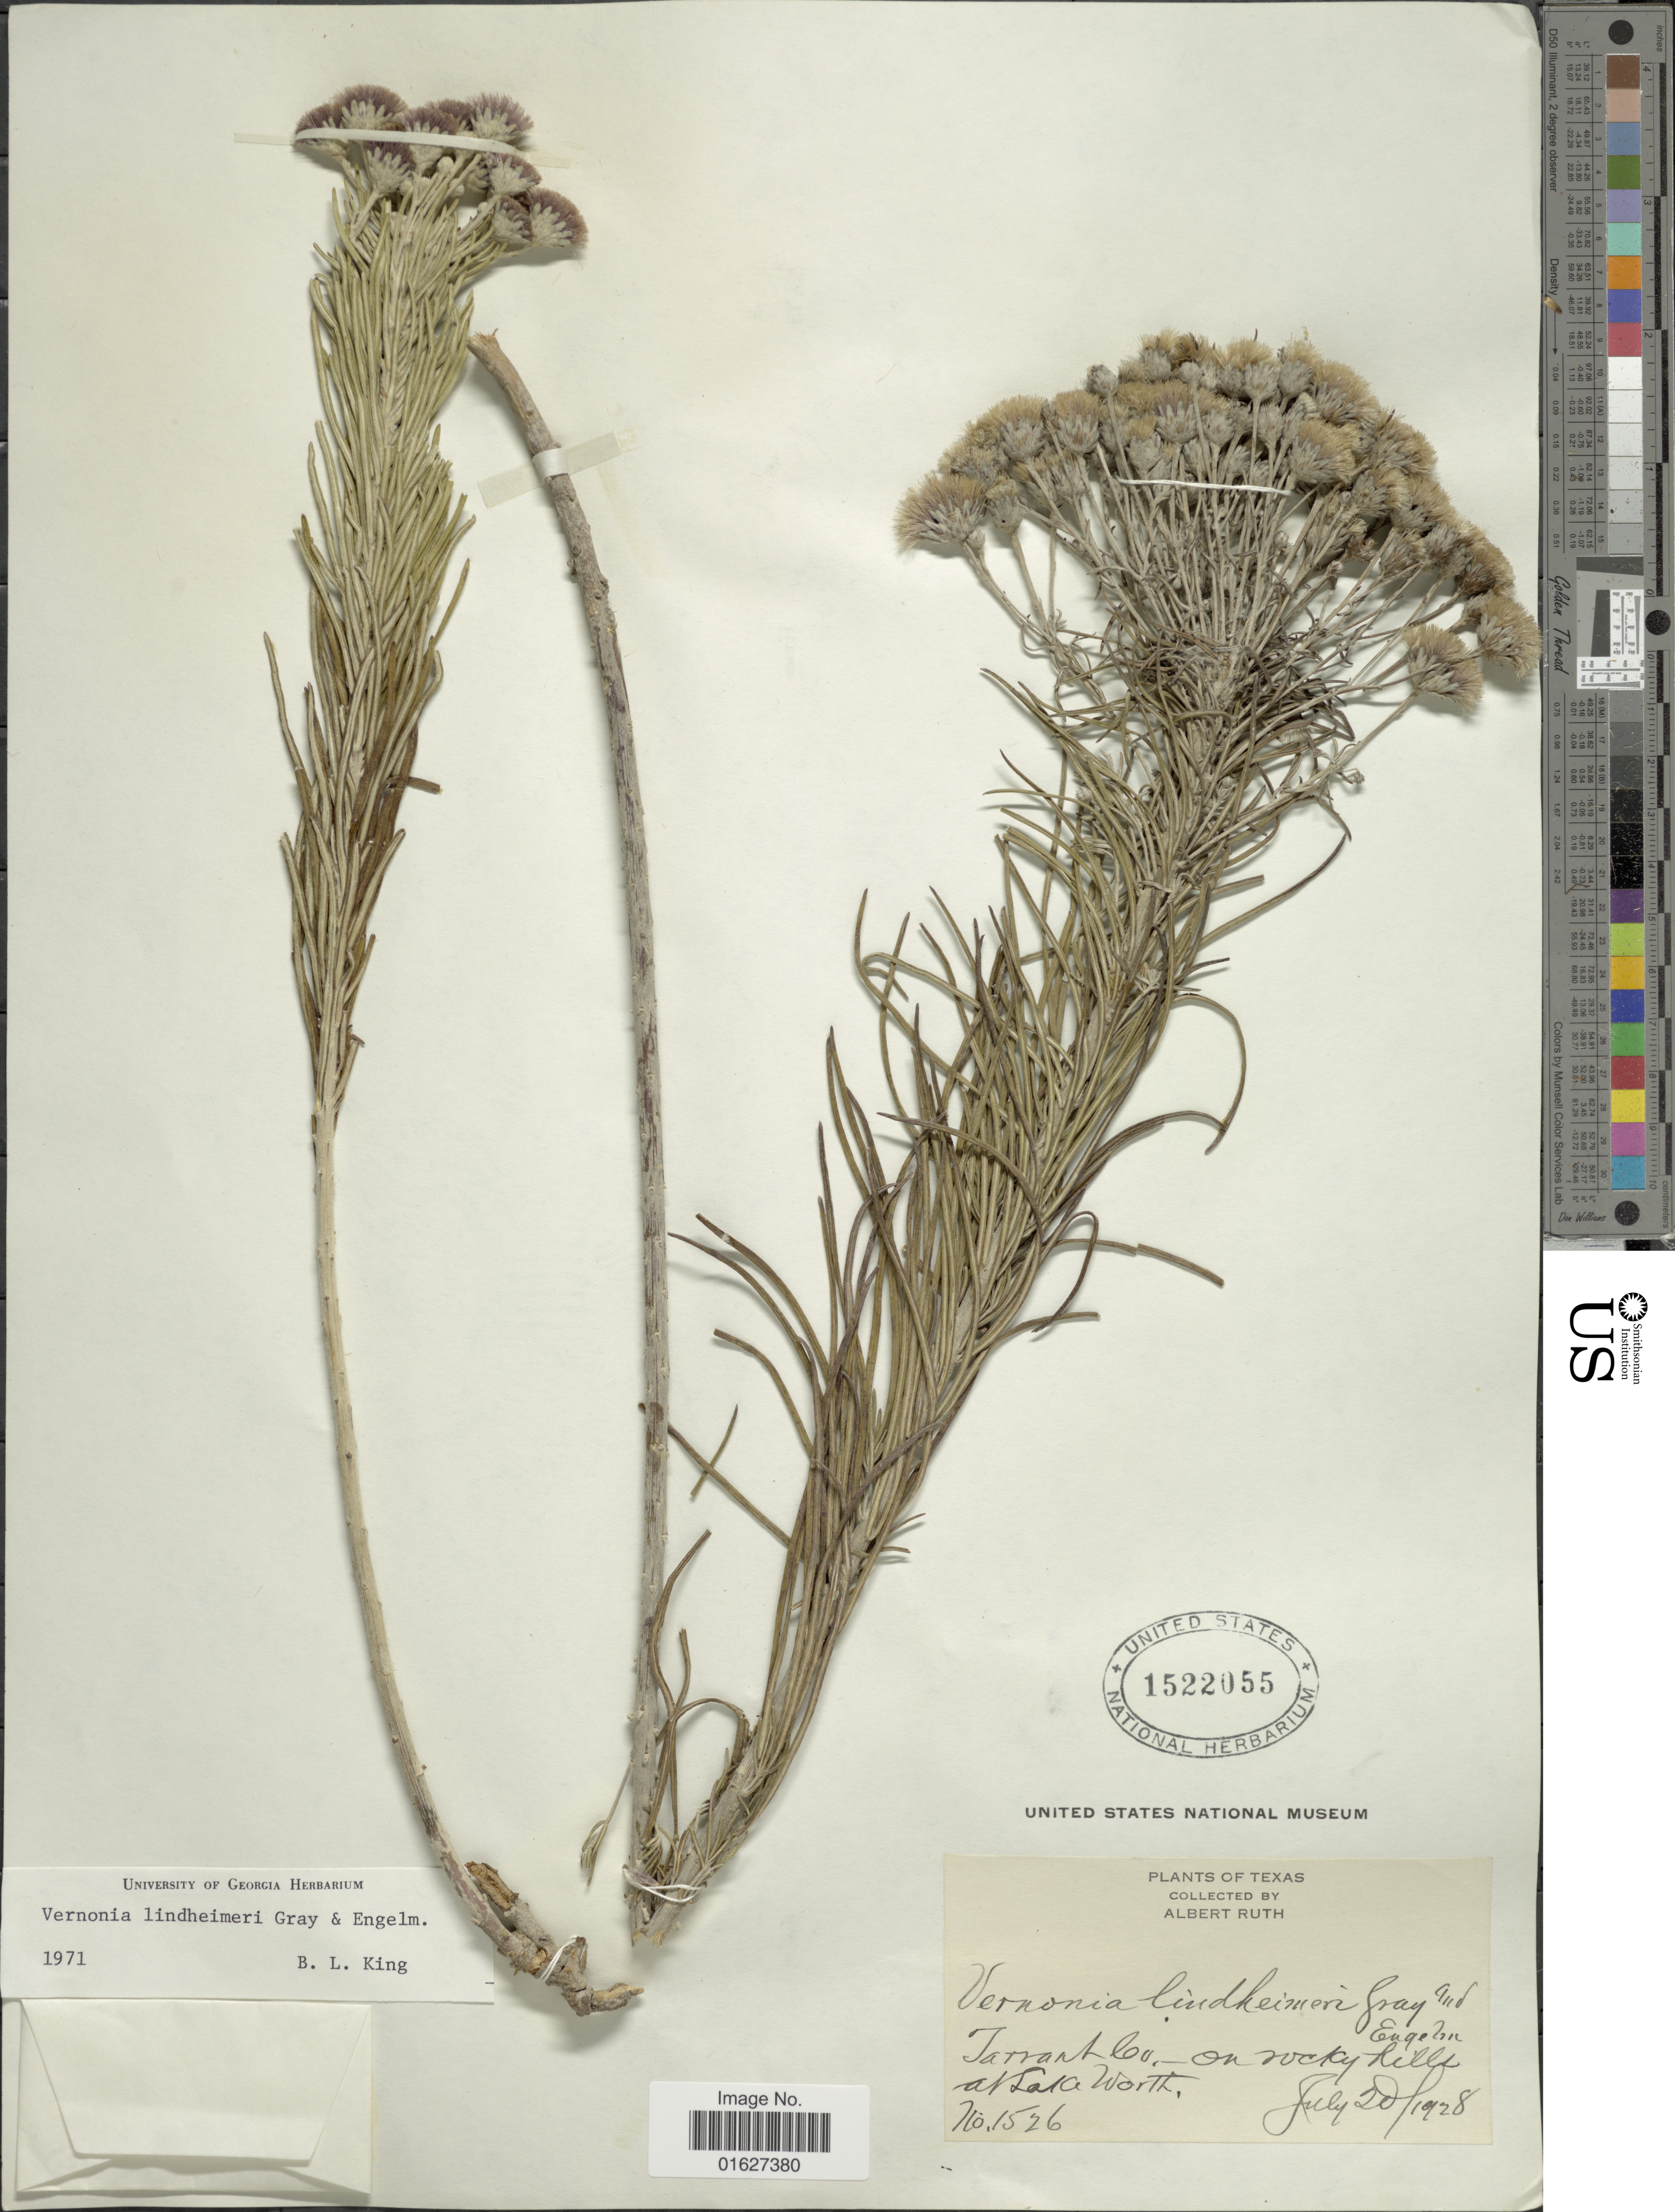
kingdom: Plantae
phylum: Tracheophyta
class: Magnoliopsida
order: Asterales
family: Asteraceae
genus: Vernonia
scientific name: Vernonia lindheimeri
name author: A. Gray & Engelm. in A. Gray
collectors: A. Ruth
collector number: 1526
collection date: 1928-07-20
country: United States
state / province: Texas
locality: Tarrant Co. on rocky hills, at Lake Worth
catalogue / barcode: US 1522055